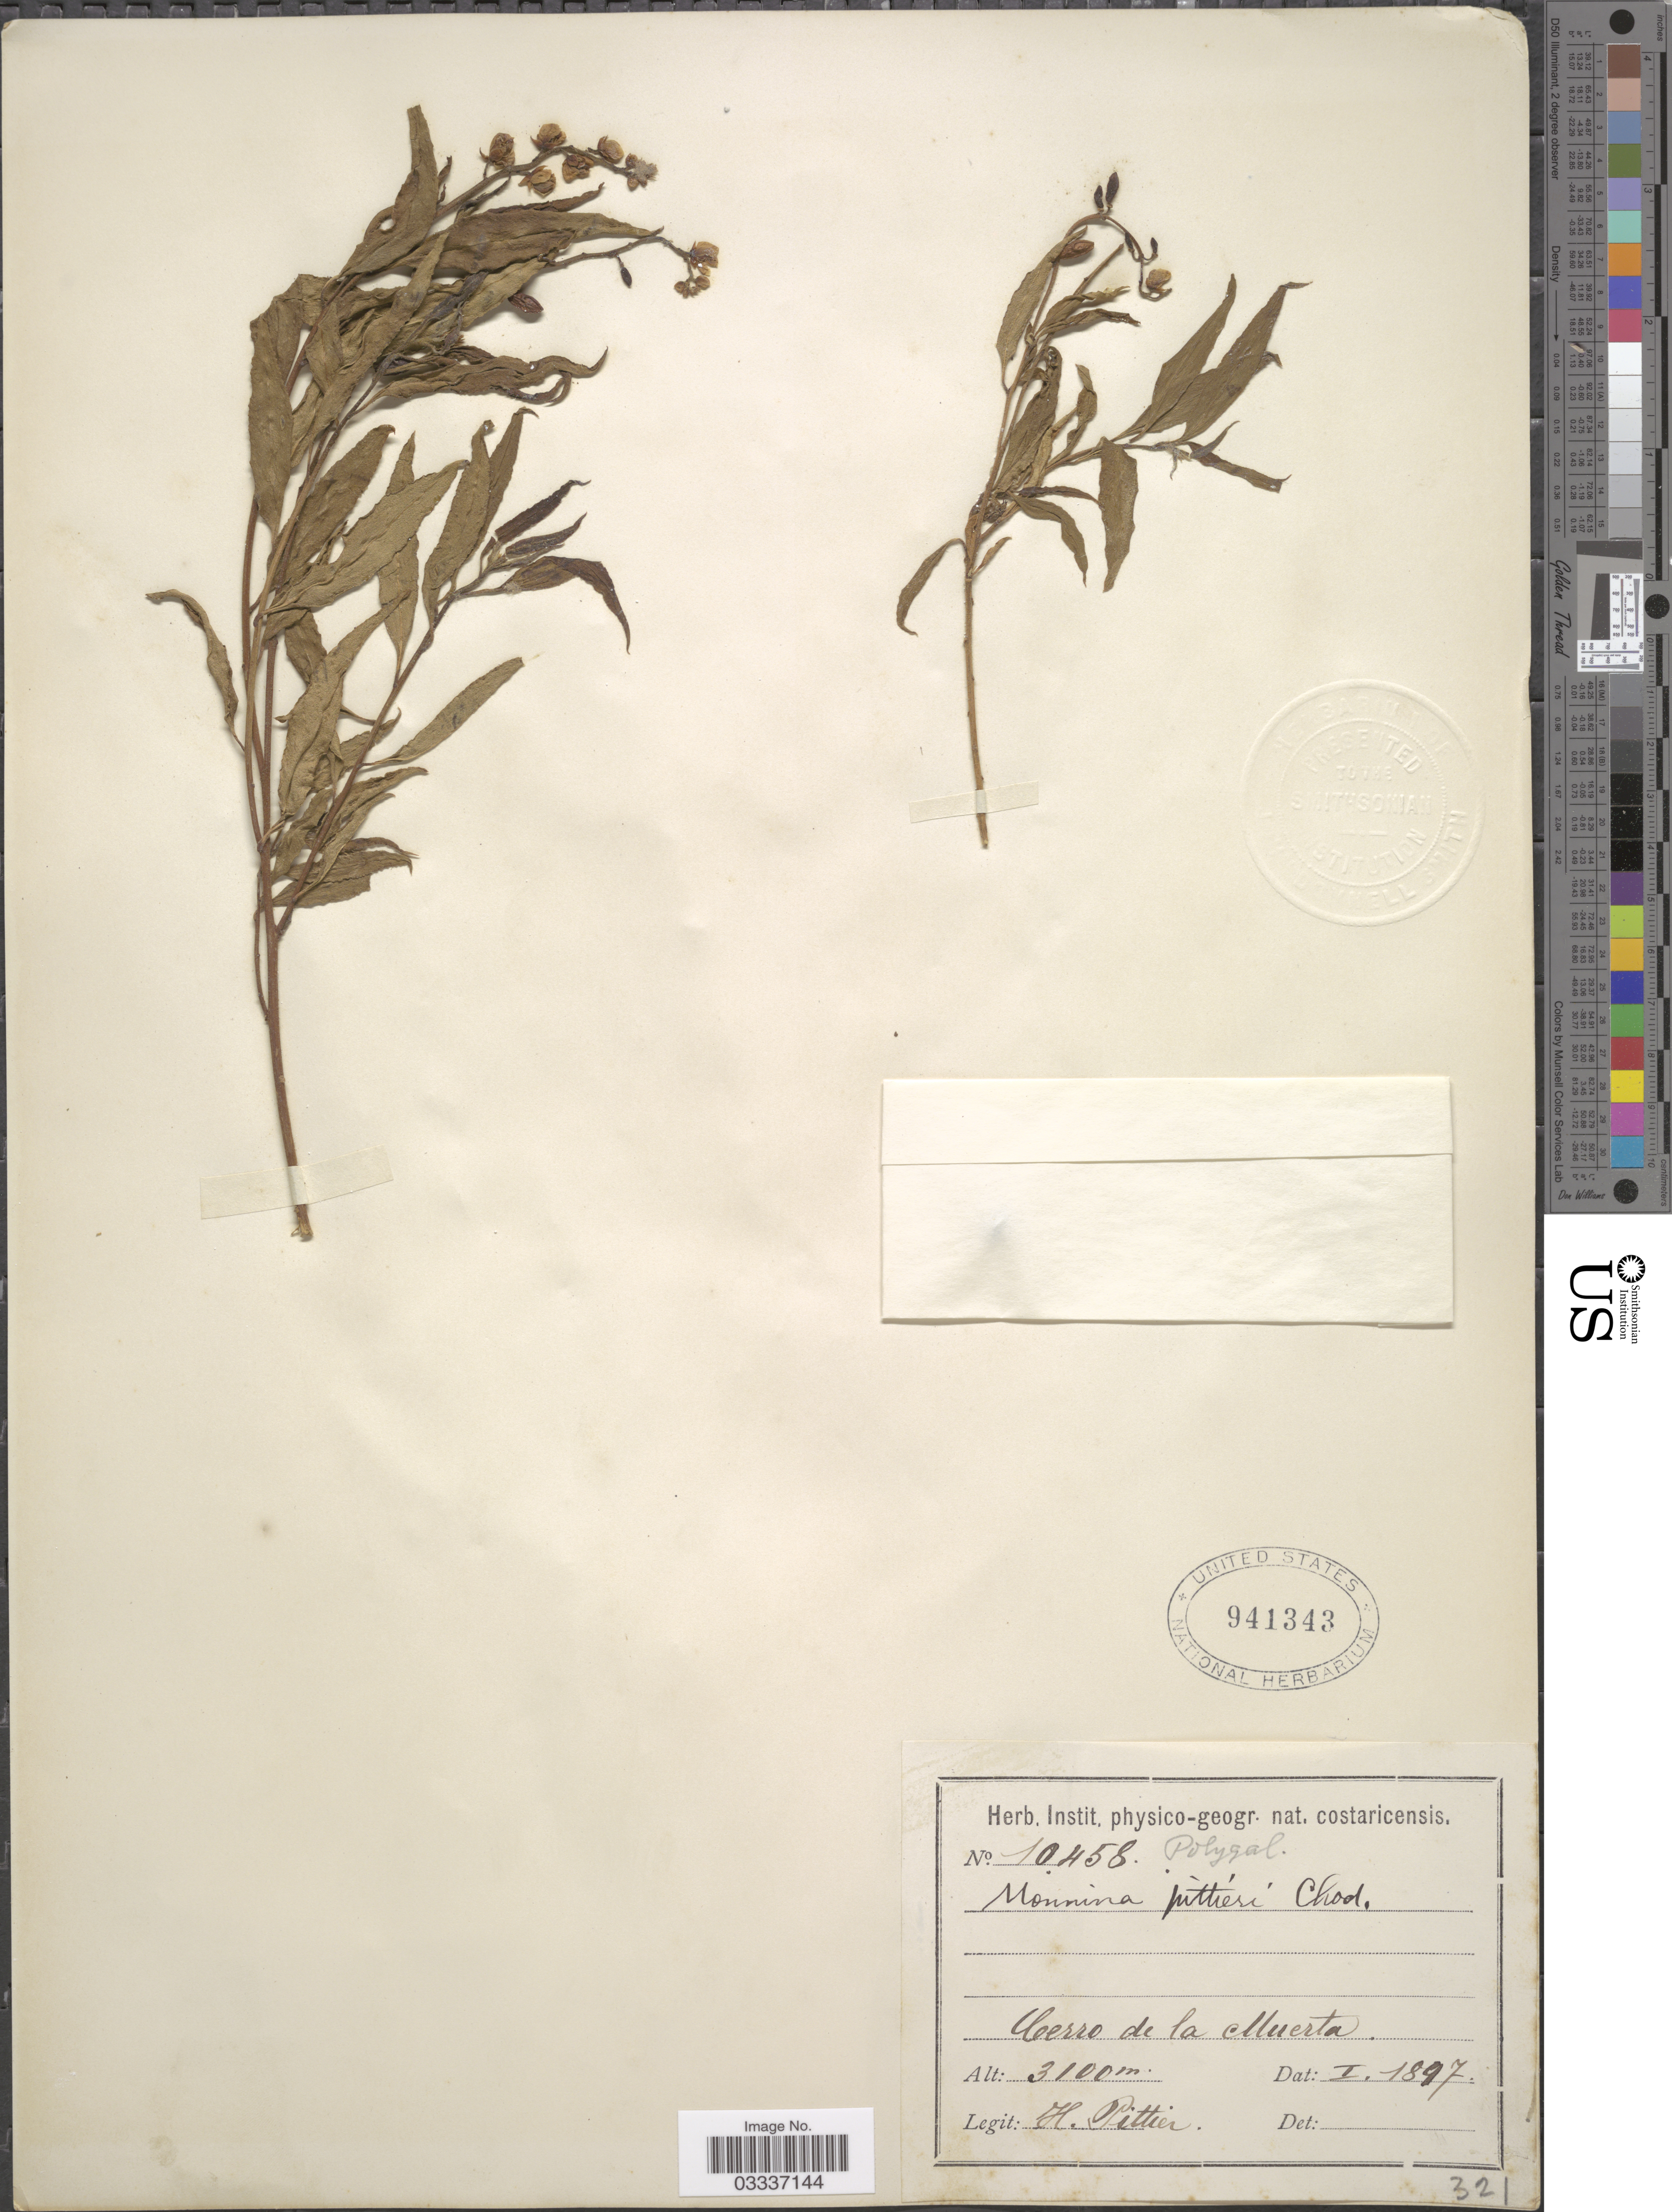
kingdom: Plantae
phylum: Tracheophyta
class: Magnoliopsida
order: Fabales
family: Polygalaceae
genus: Monnina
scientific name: Monnina xalapensis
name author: Kunth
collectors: H. F. Pittier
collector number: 10458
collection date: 1897-01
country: Costa Rica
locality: Cerro de la Muerta.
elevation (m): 3100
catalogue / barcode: US 941343